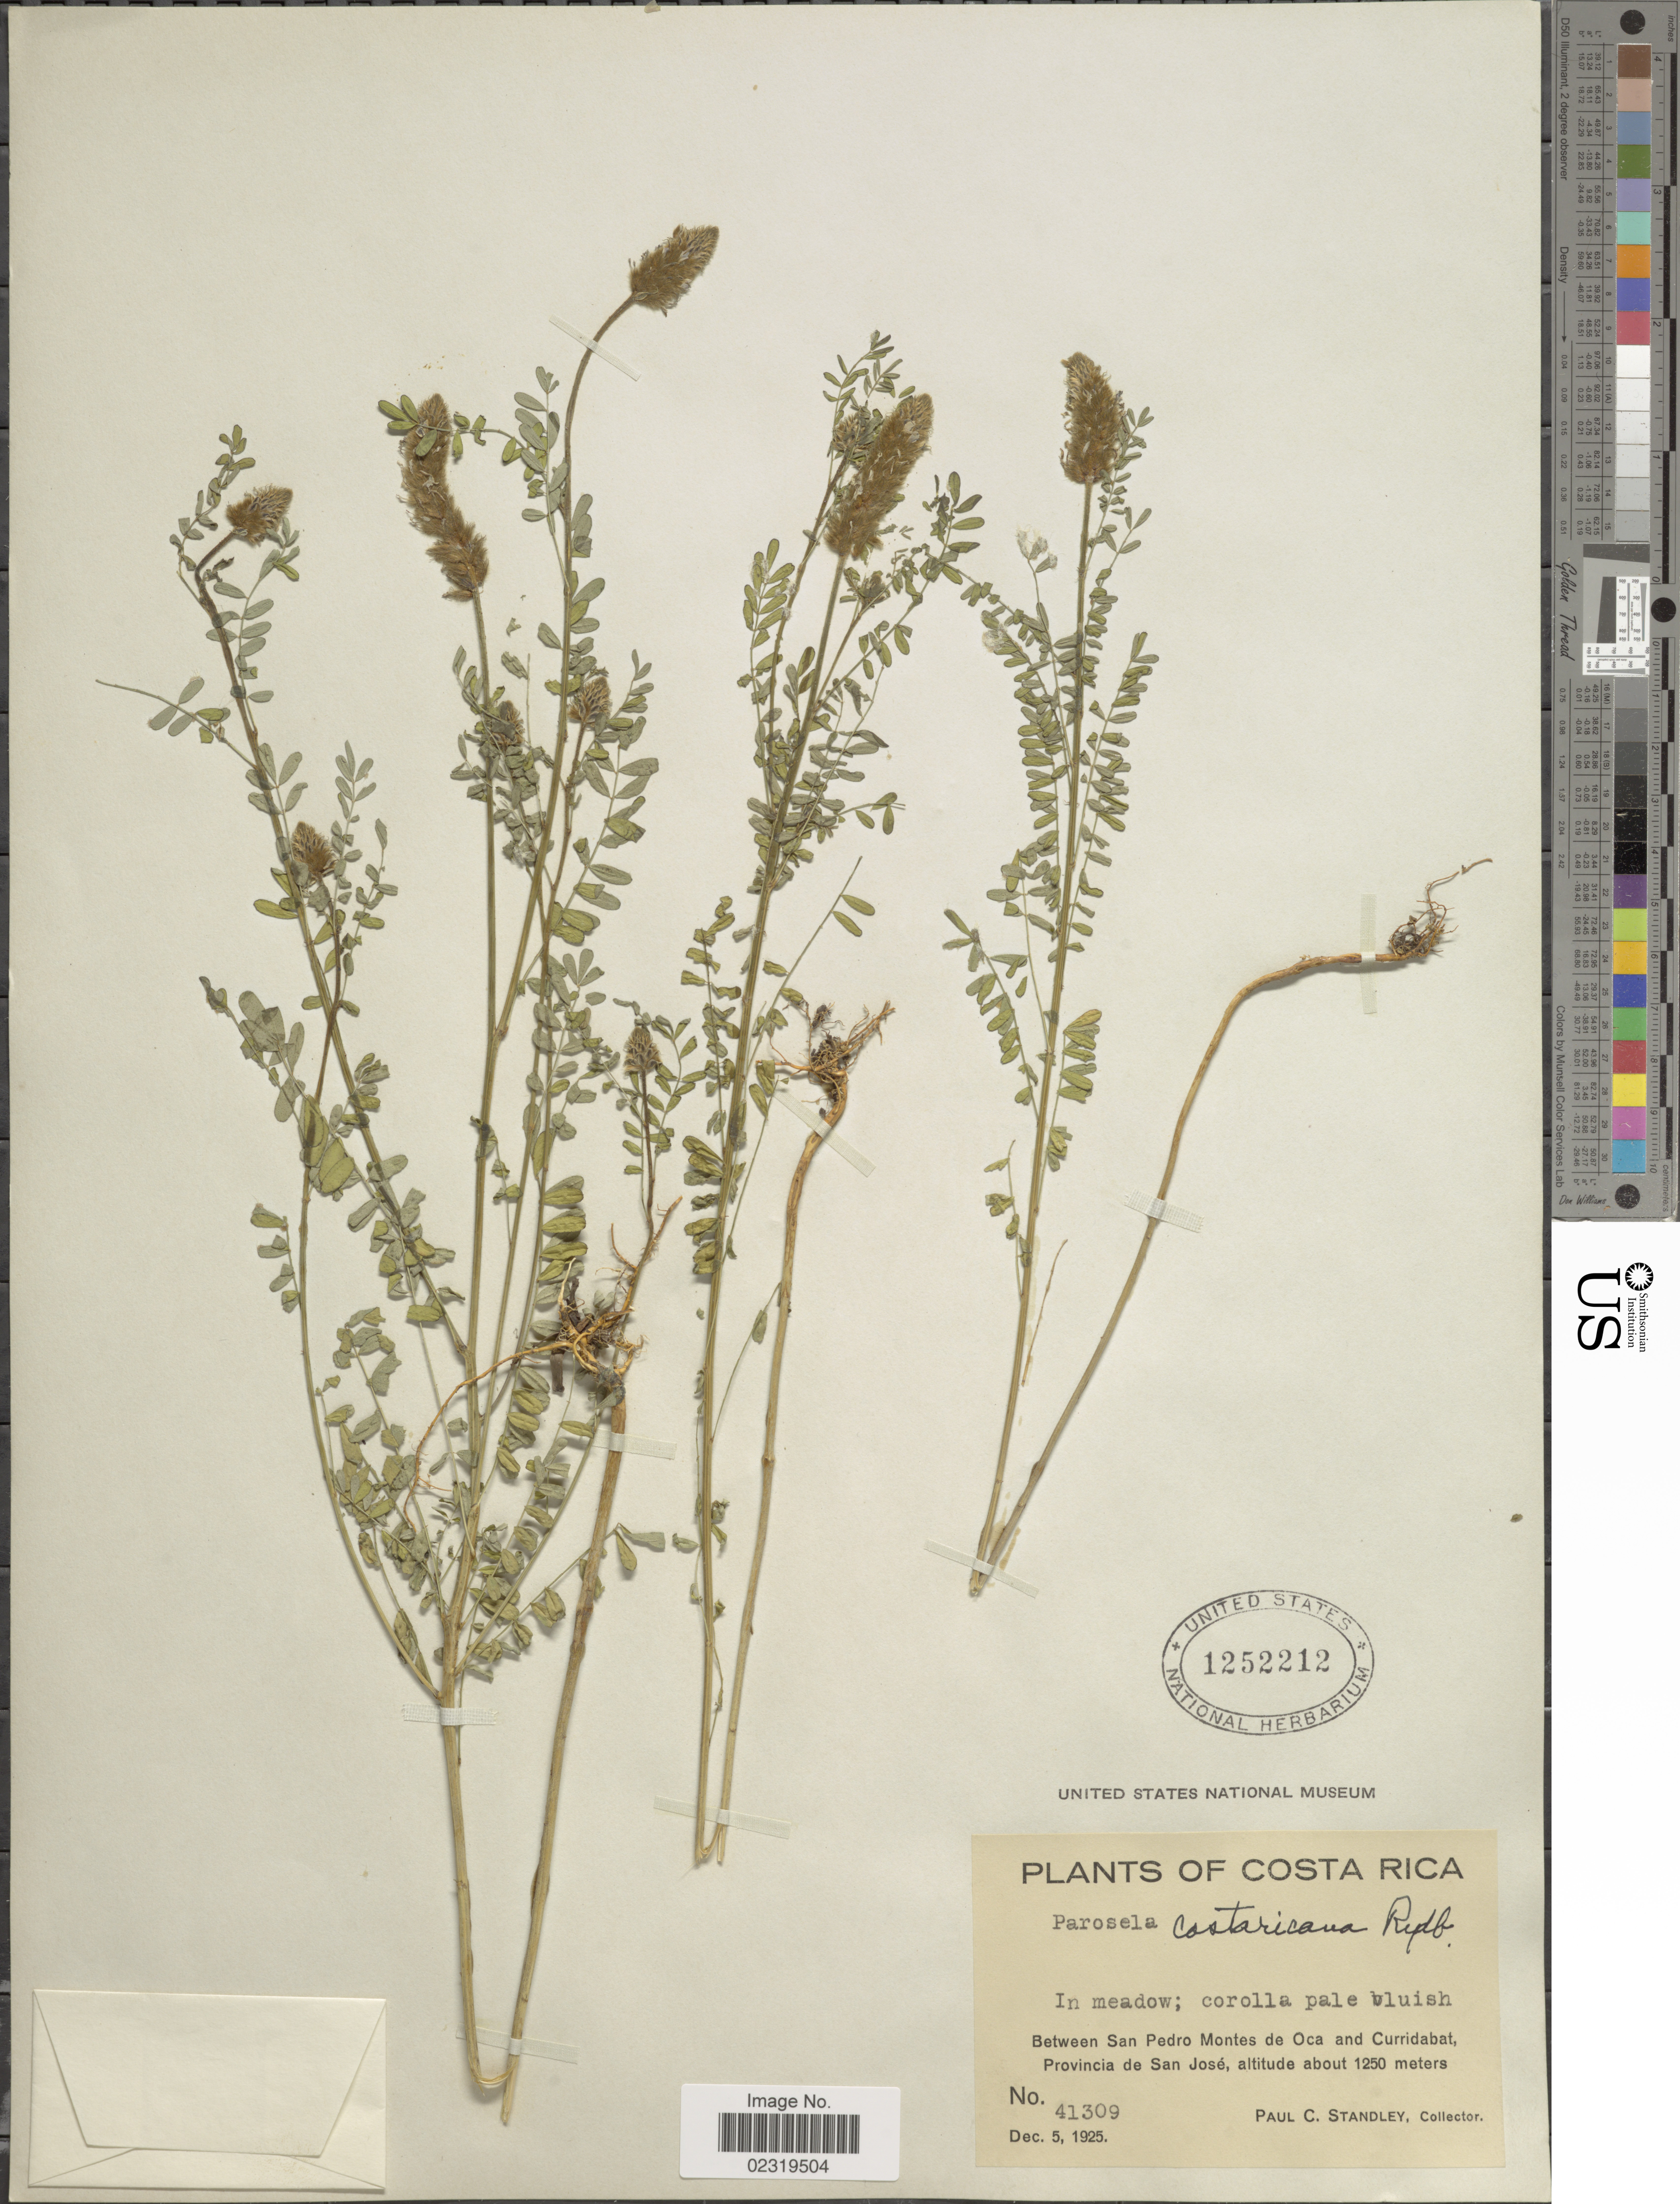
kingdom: Plantae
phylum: Tracheophyta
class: Magnoliopsida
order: Fabales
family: Fabaceae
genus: Dalea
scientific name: Dalea leporina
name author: (Aiton) Bullock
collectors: P. C. Standley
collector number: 41309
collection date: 1925-12-05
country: Costa Rica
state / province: San José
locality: Between San Pedro Montes de Oca and Curridabat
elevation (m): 1250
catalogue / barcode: US 1252212